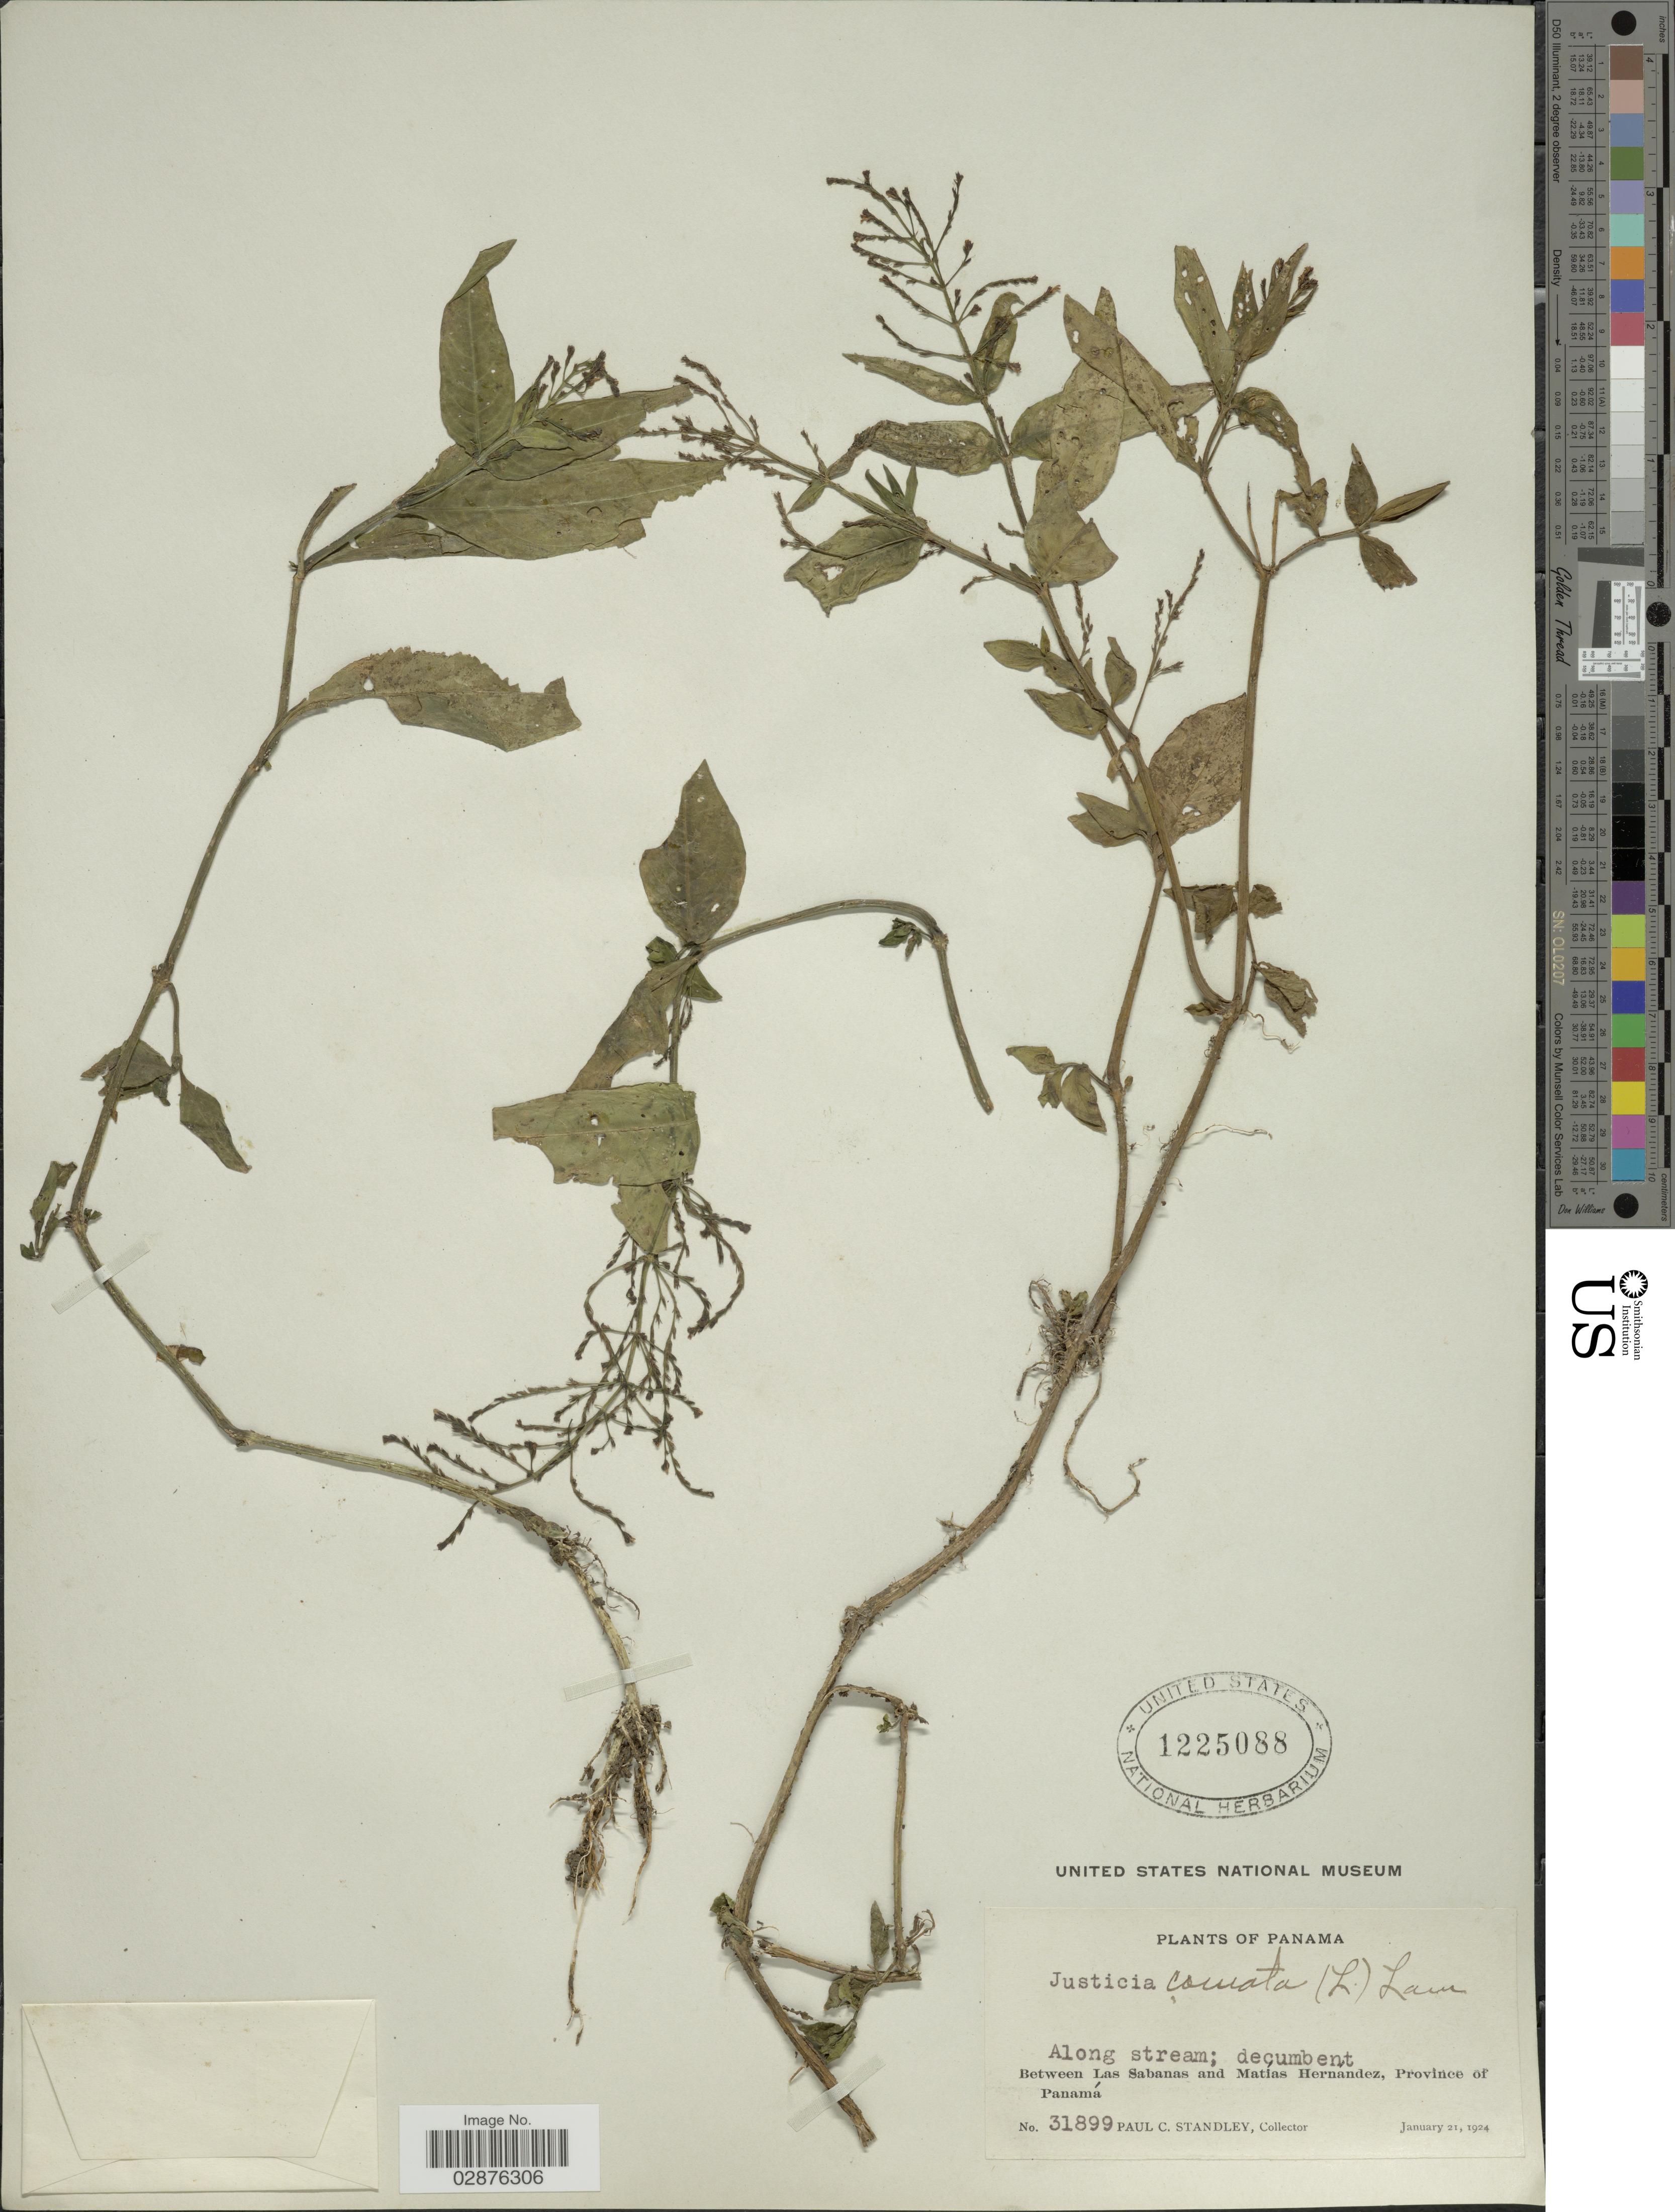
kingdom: Plantae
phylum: Tracheophyta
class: Magnoliopsida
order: Lamiales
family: Acanthaceae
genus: Justicia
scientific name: Justicia comata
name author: (L.) Lam.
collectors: P. C. Standley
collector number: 31899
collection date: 1924-01-21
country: Panama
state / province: Panamá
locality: Between Las Sabanas and Matias Hernandez.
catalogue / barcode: US 1225088